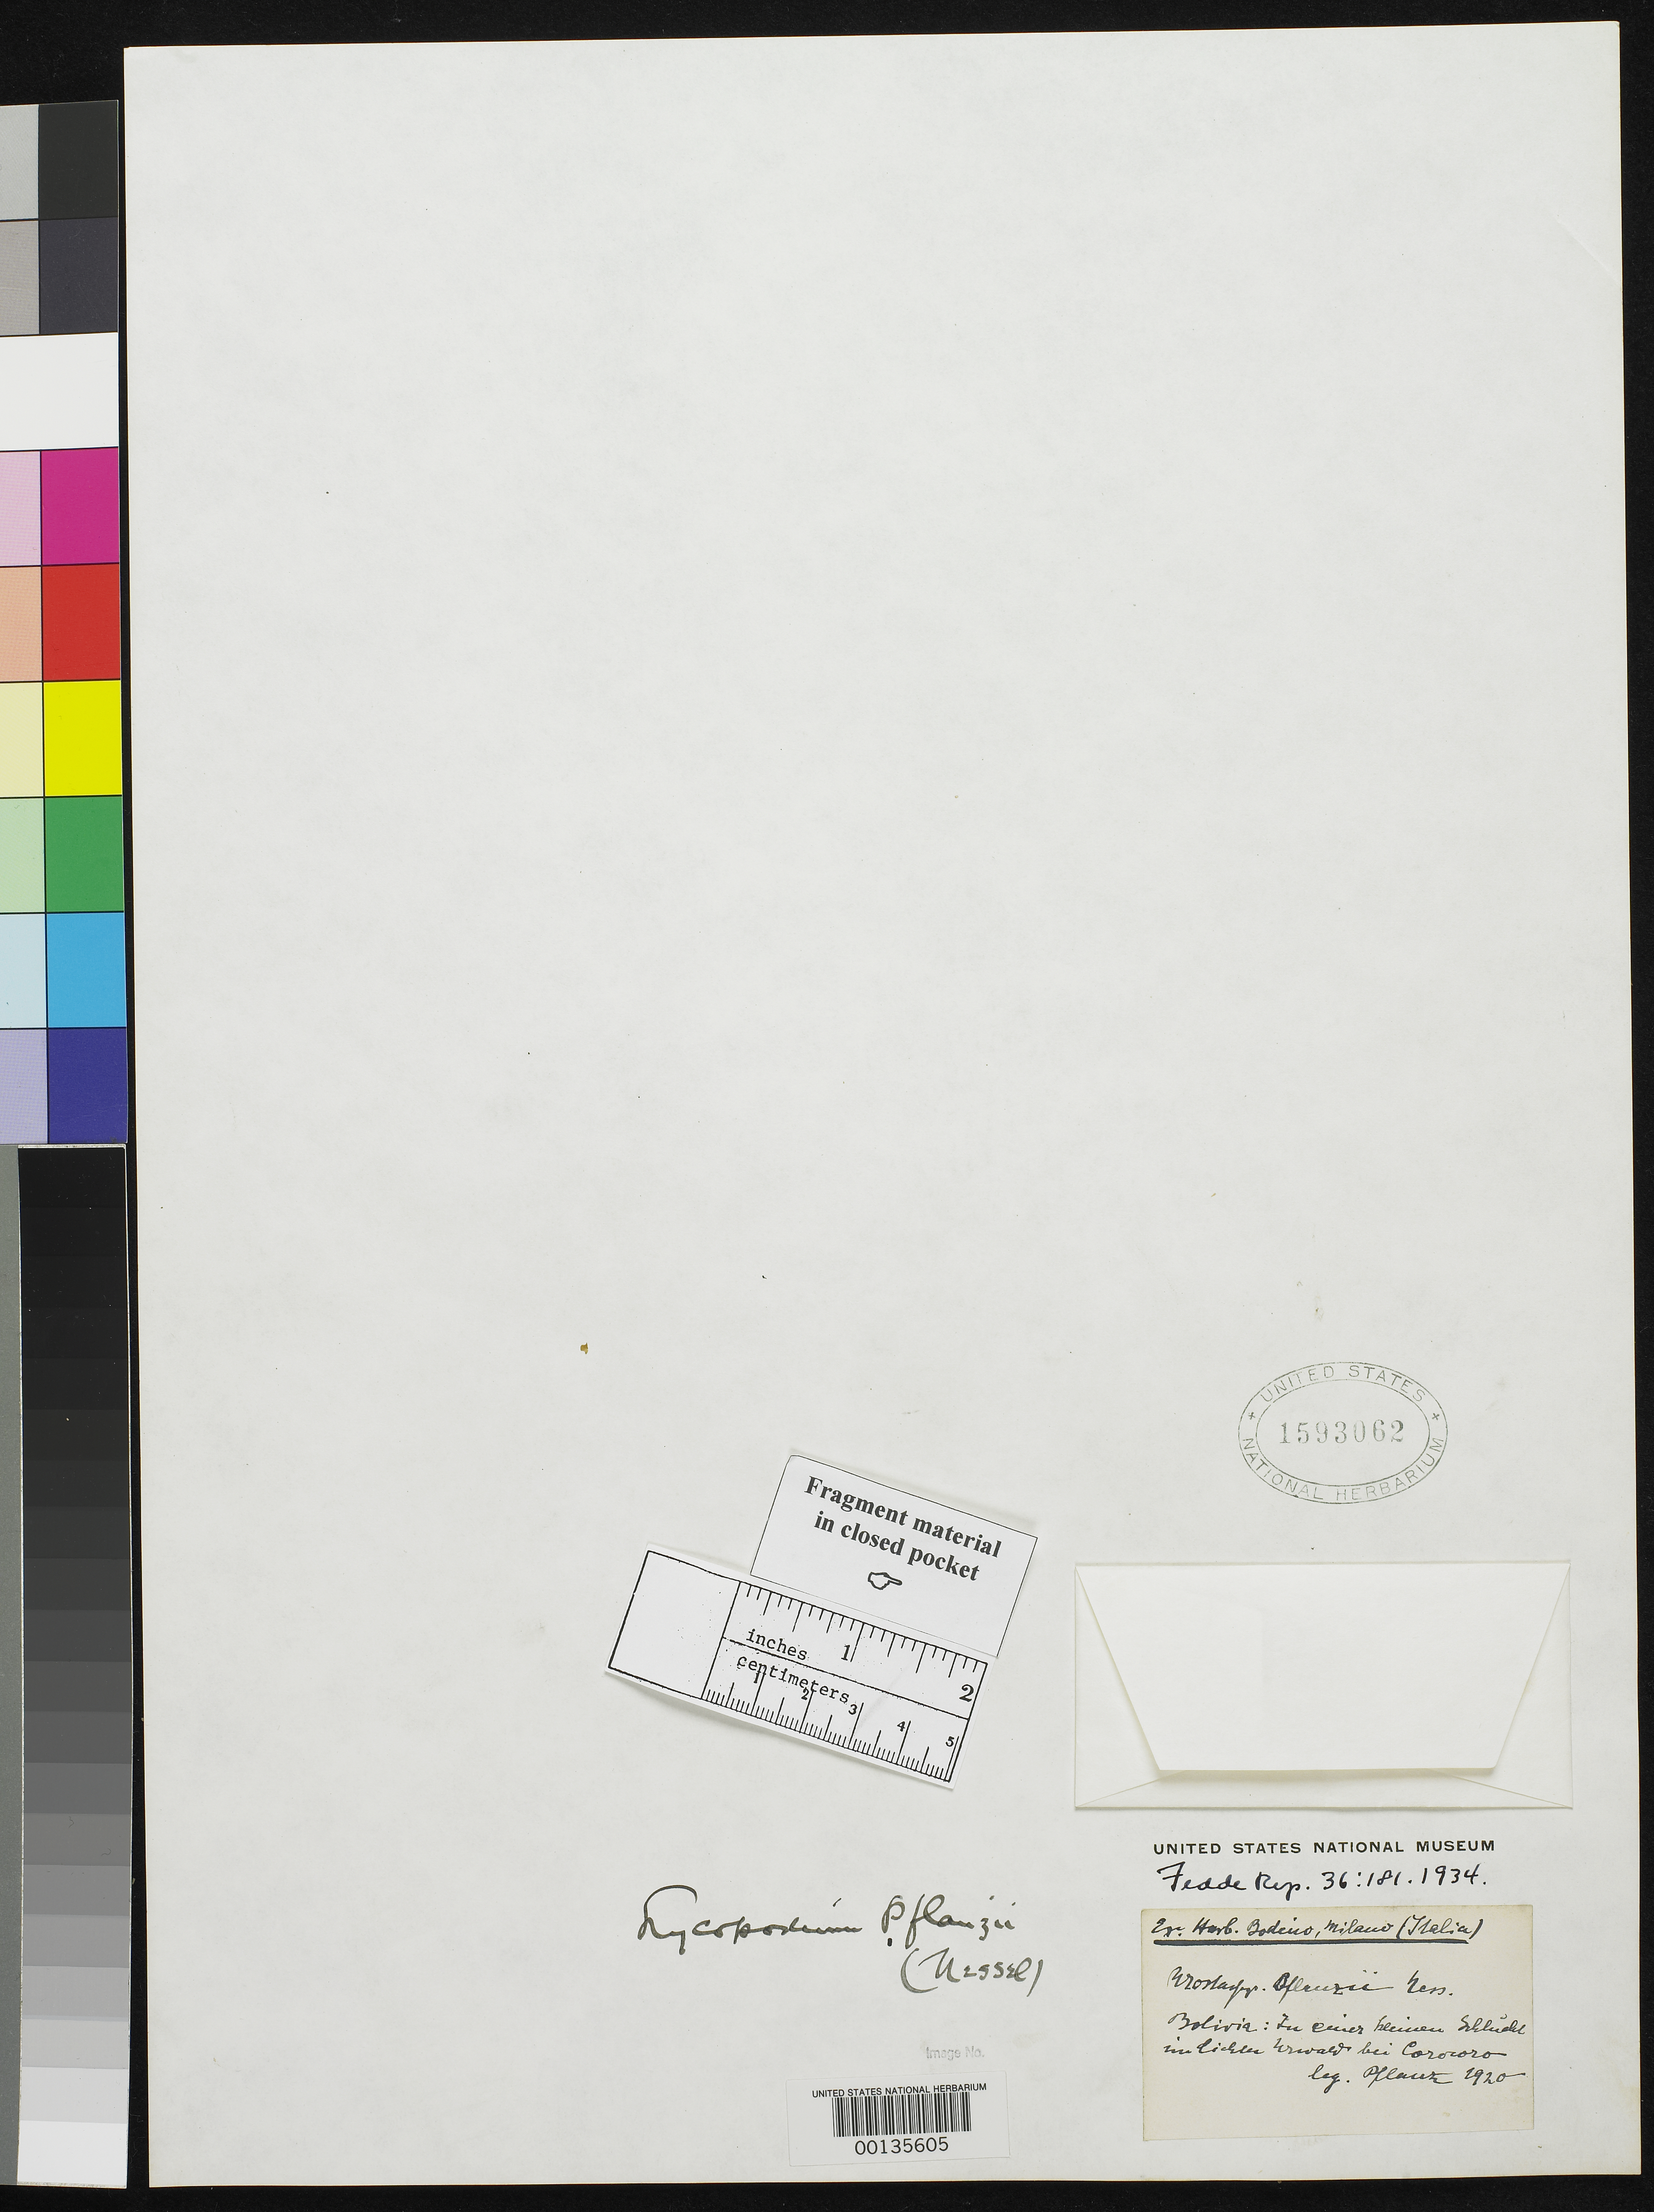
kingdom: Plantae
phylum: Tracheophyta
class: Lycopodiopsida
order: Lycopodiales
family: Lycopodiaceae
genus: Urostachys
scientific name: Urostachys pflanzii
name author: Nessel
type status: Isosyntype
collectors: K. Pflanz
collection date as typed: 1920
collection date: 1920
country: Bolivia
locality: Mapiri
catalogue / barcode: US 1593062